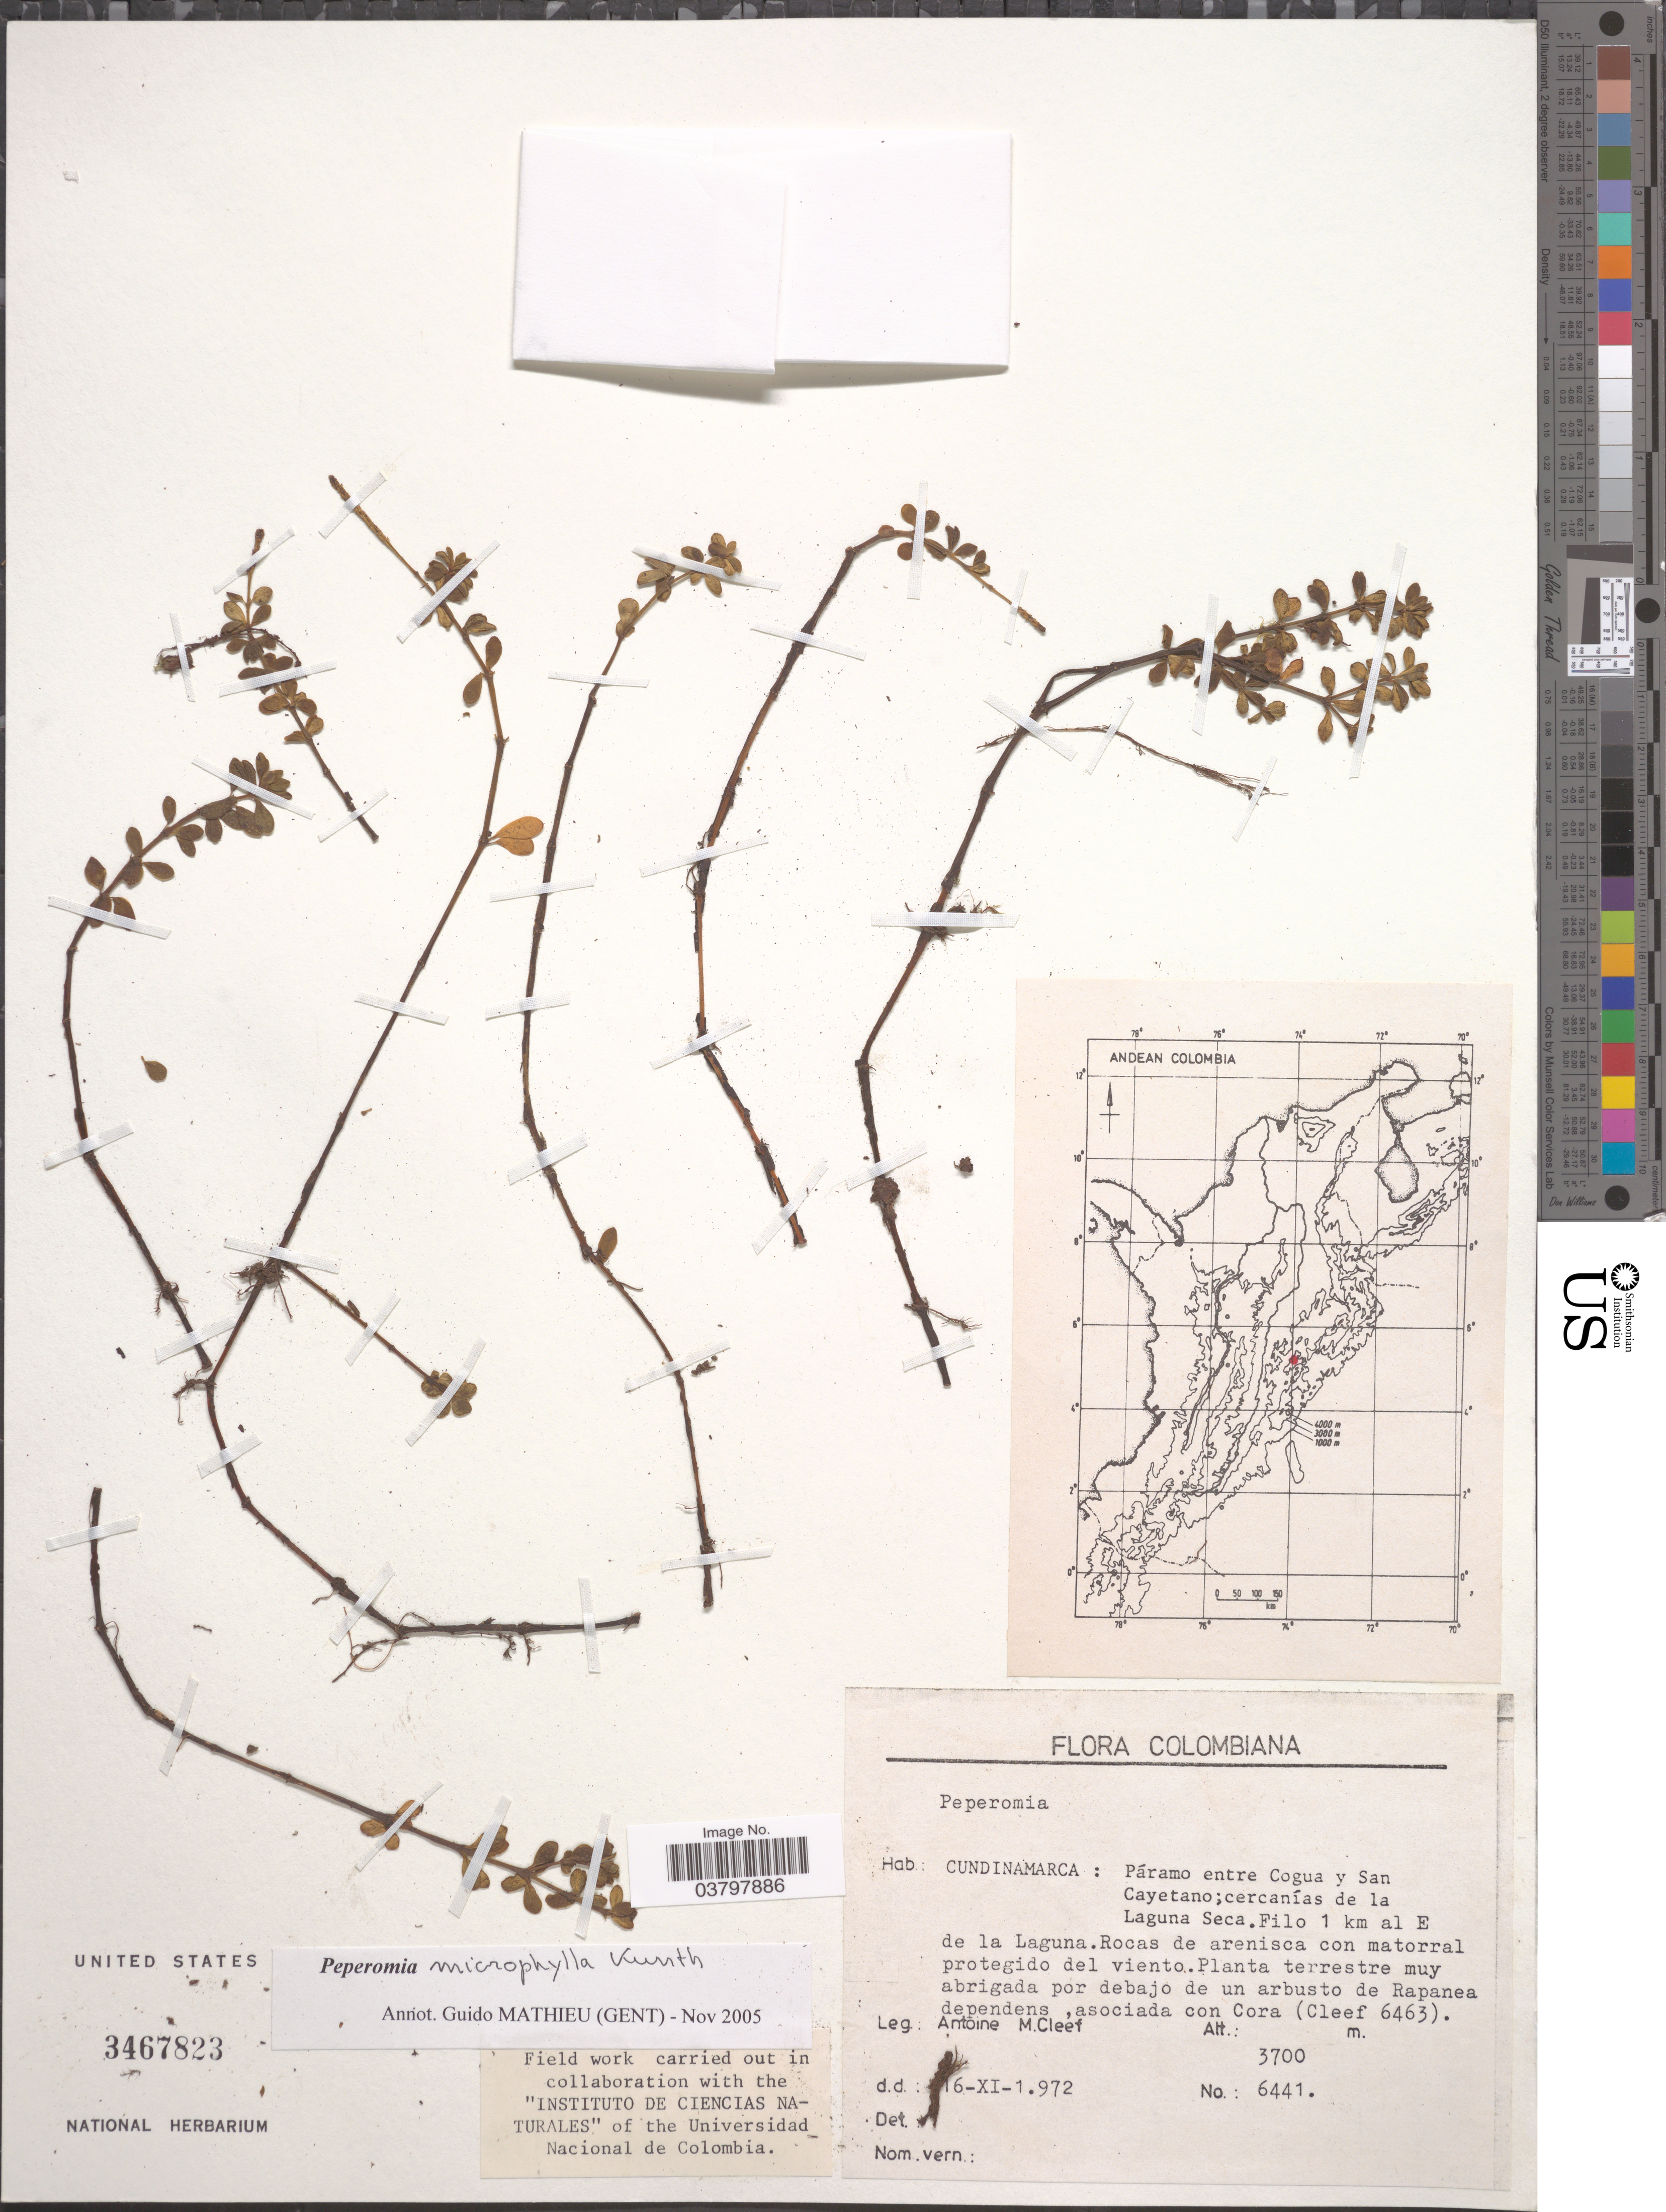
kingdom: Plantae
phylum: Tracheophyta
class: Magnoliopsida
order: Piperales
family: Piperaceae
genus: Peperomia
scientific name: Peperomia microphylla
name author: Kunth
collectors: A. M. Cleef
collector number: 6441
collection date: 1972-06-16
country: Colombia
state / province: Cundinamarca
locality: Páramo entre Cogua y San Cayetano; cercanías de la Laguna Seca. Filo 1 km al E de la Laguna.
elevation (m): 3700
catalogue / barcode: US 3467823